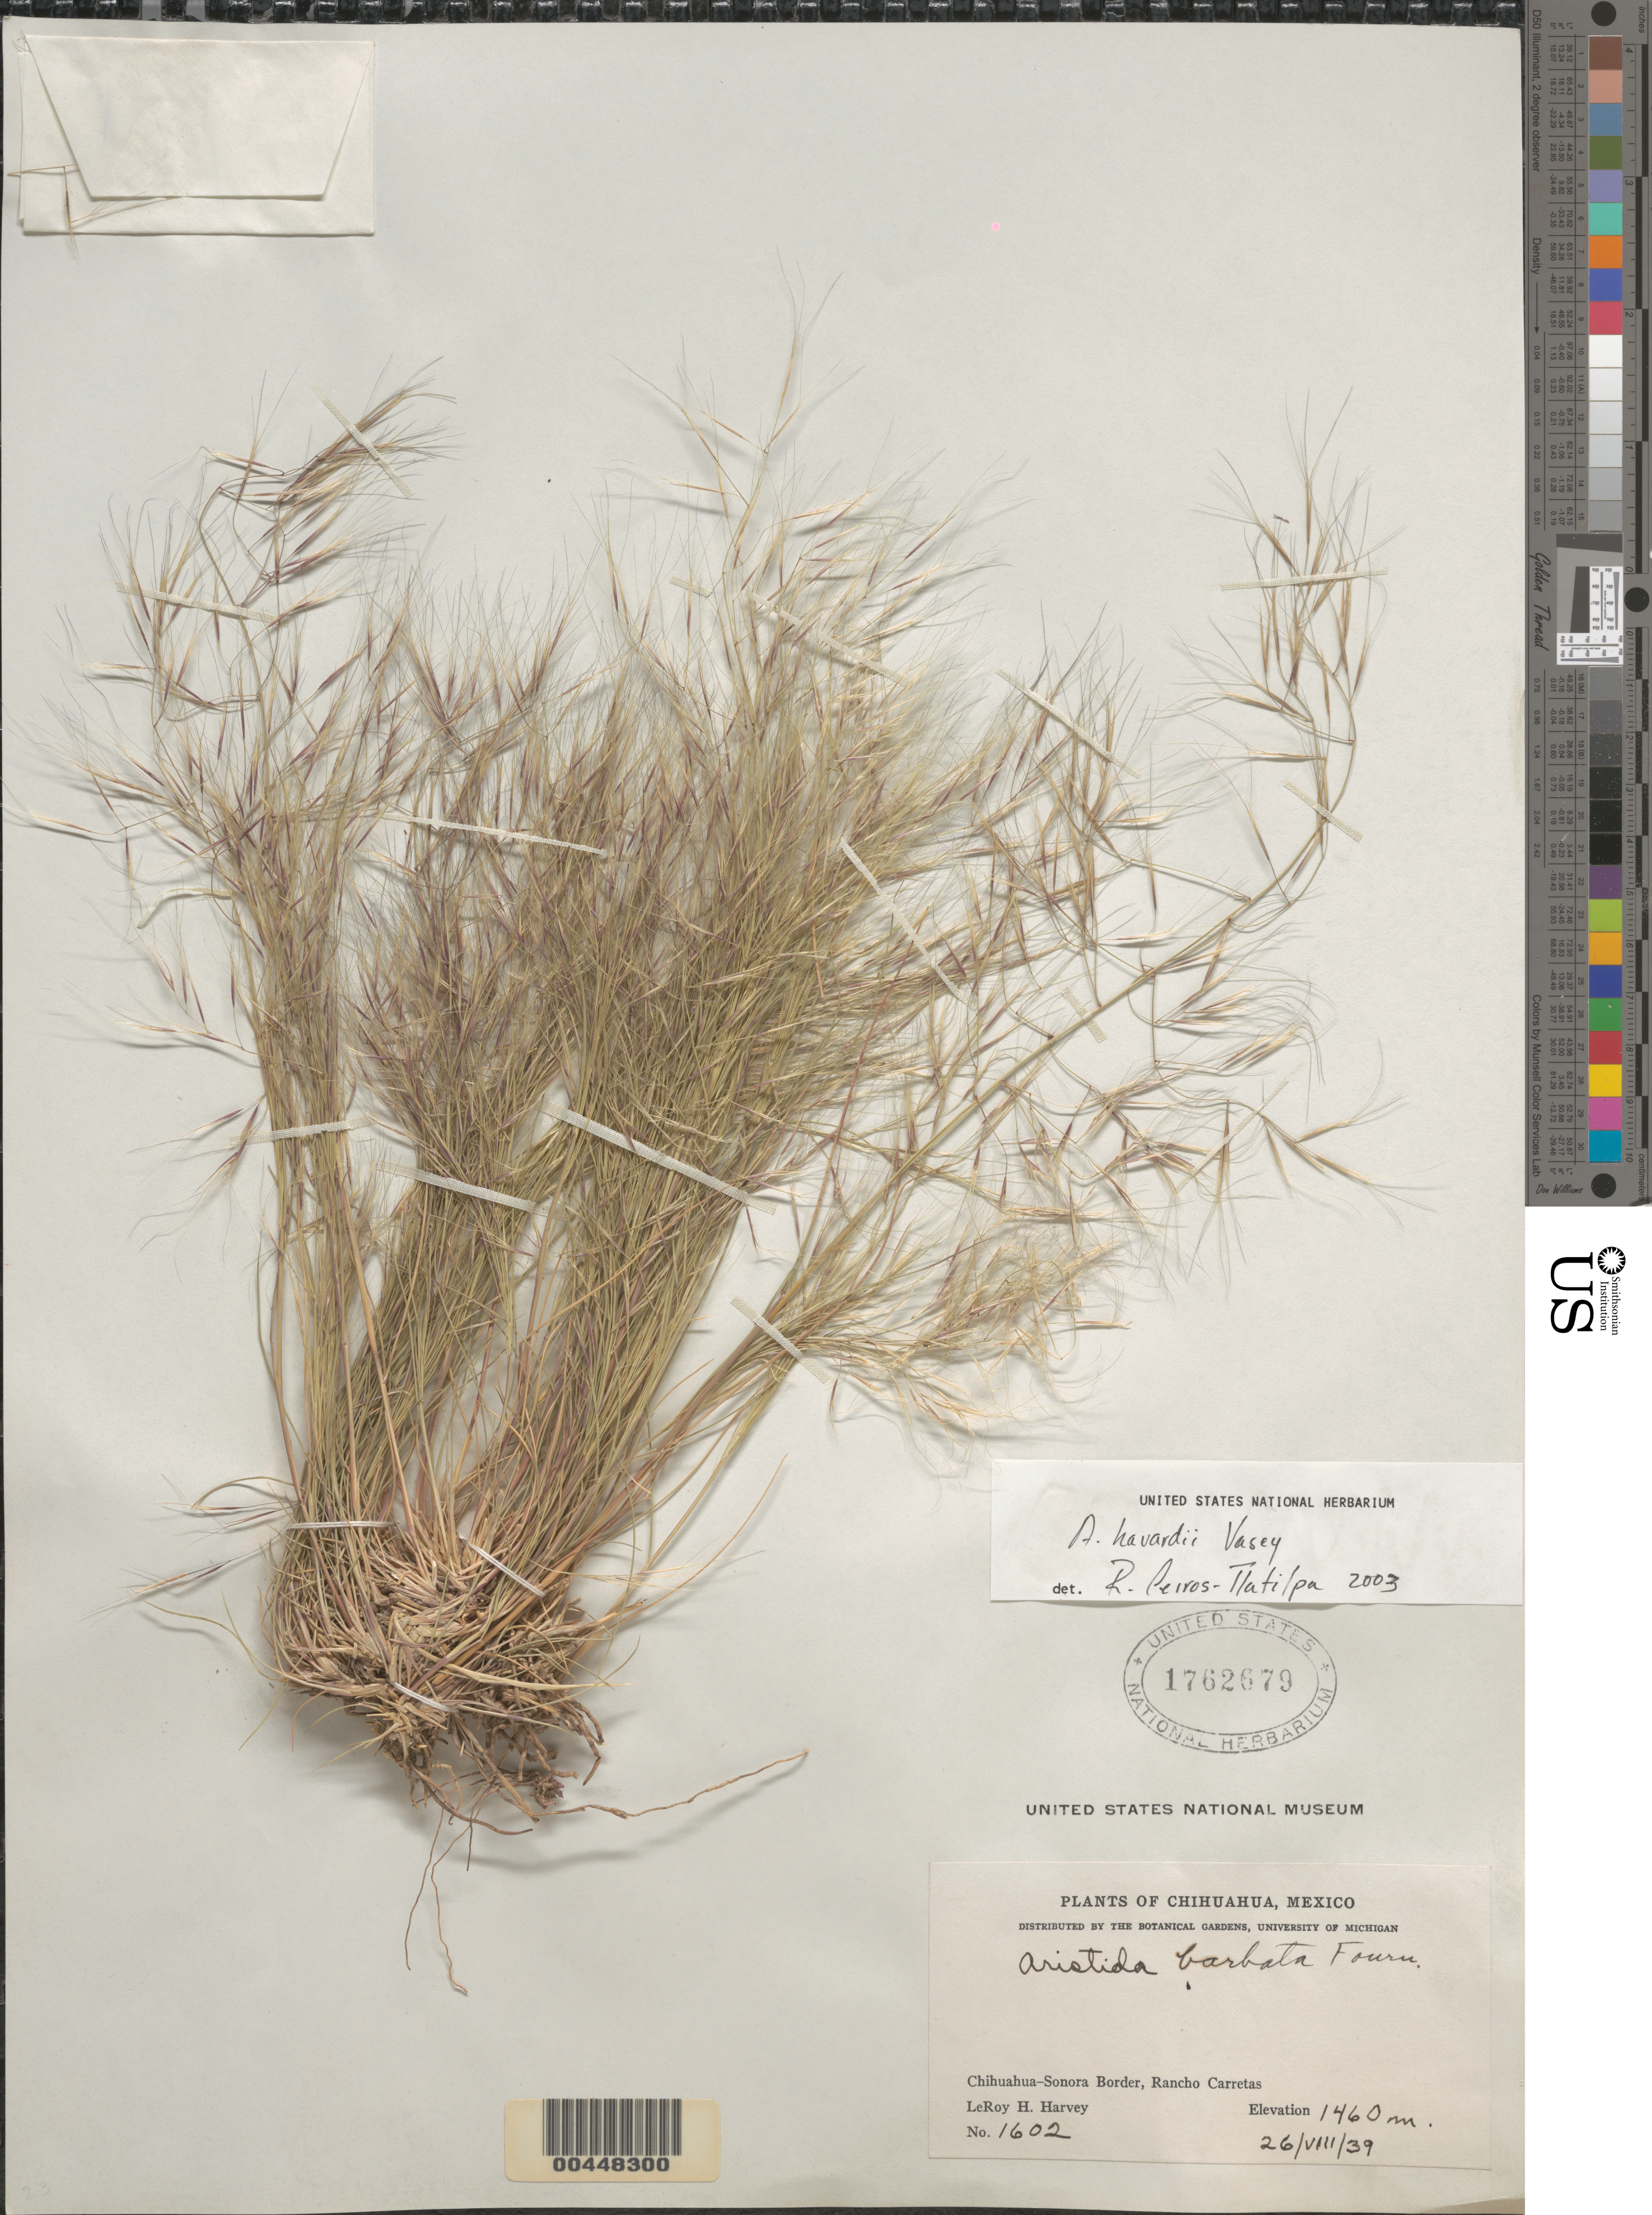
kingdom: Plantae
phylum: Tracheophyta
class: Liliopsida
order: Poales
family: Poaceae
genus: Aristida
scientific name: Aristida havardii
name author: Vasey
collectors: L. H. Harvey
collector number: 1602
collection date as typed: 26 Aug 1939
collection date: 1939-08-26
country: Mexico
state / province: Chihuahua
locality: Chihuahua - Sonora Border, Rancho Carretas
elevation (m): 1460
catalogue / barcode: US 1762679